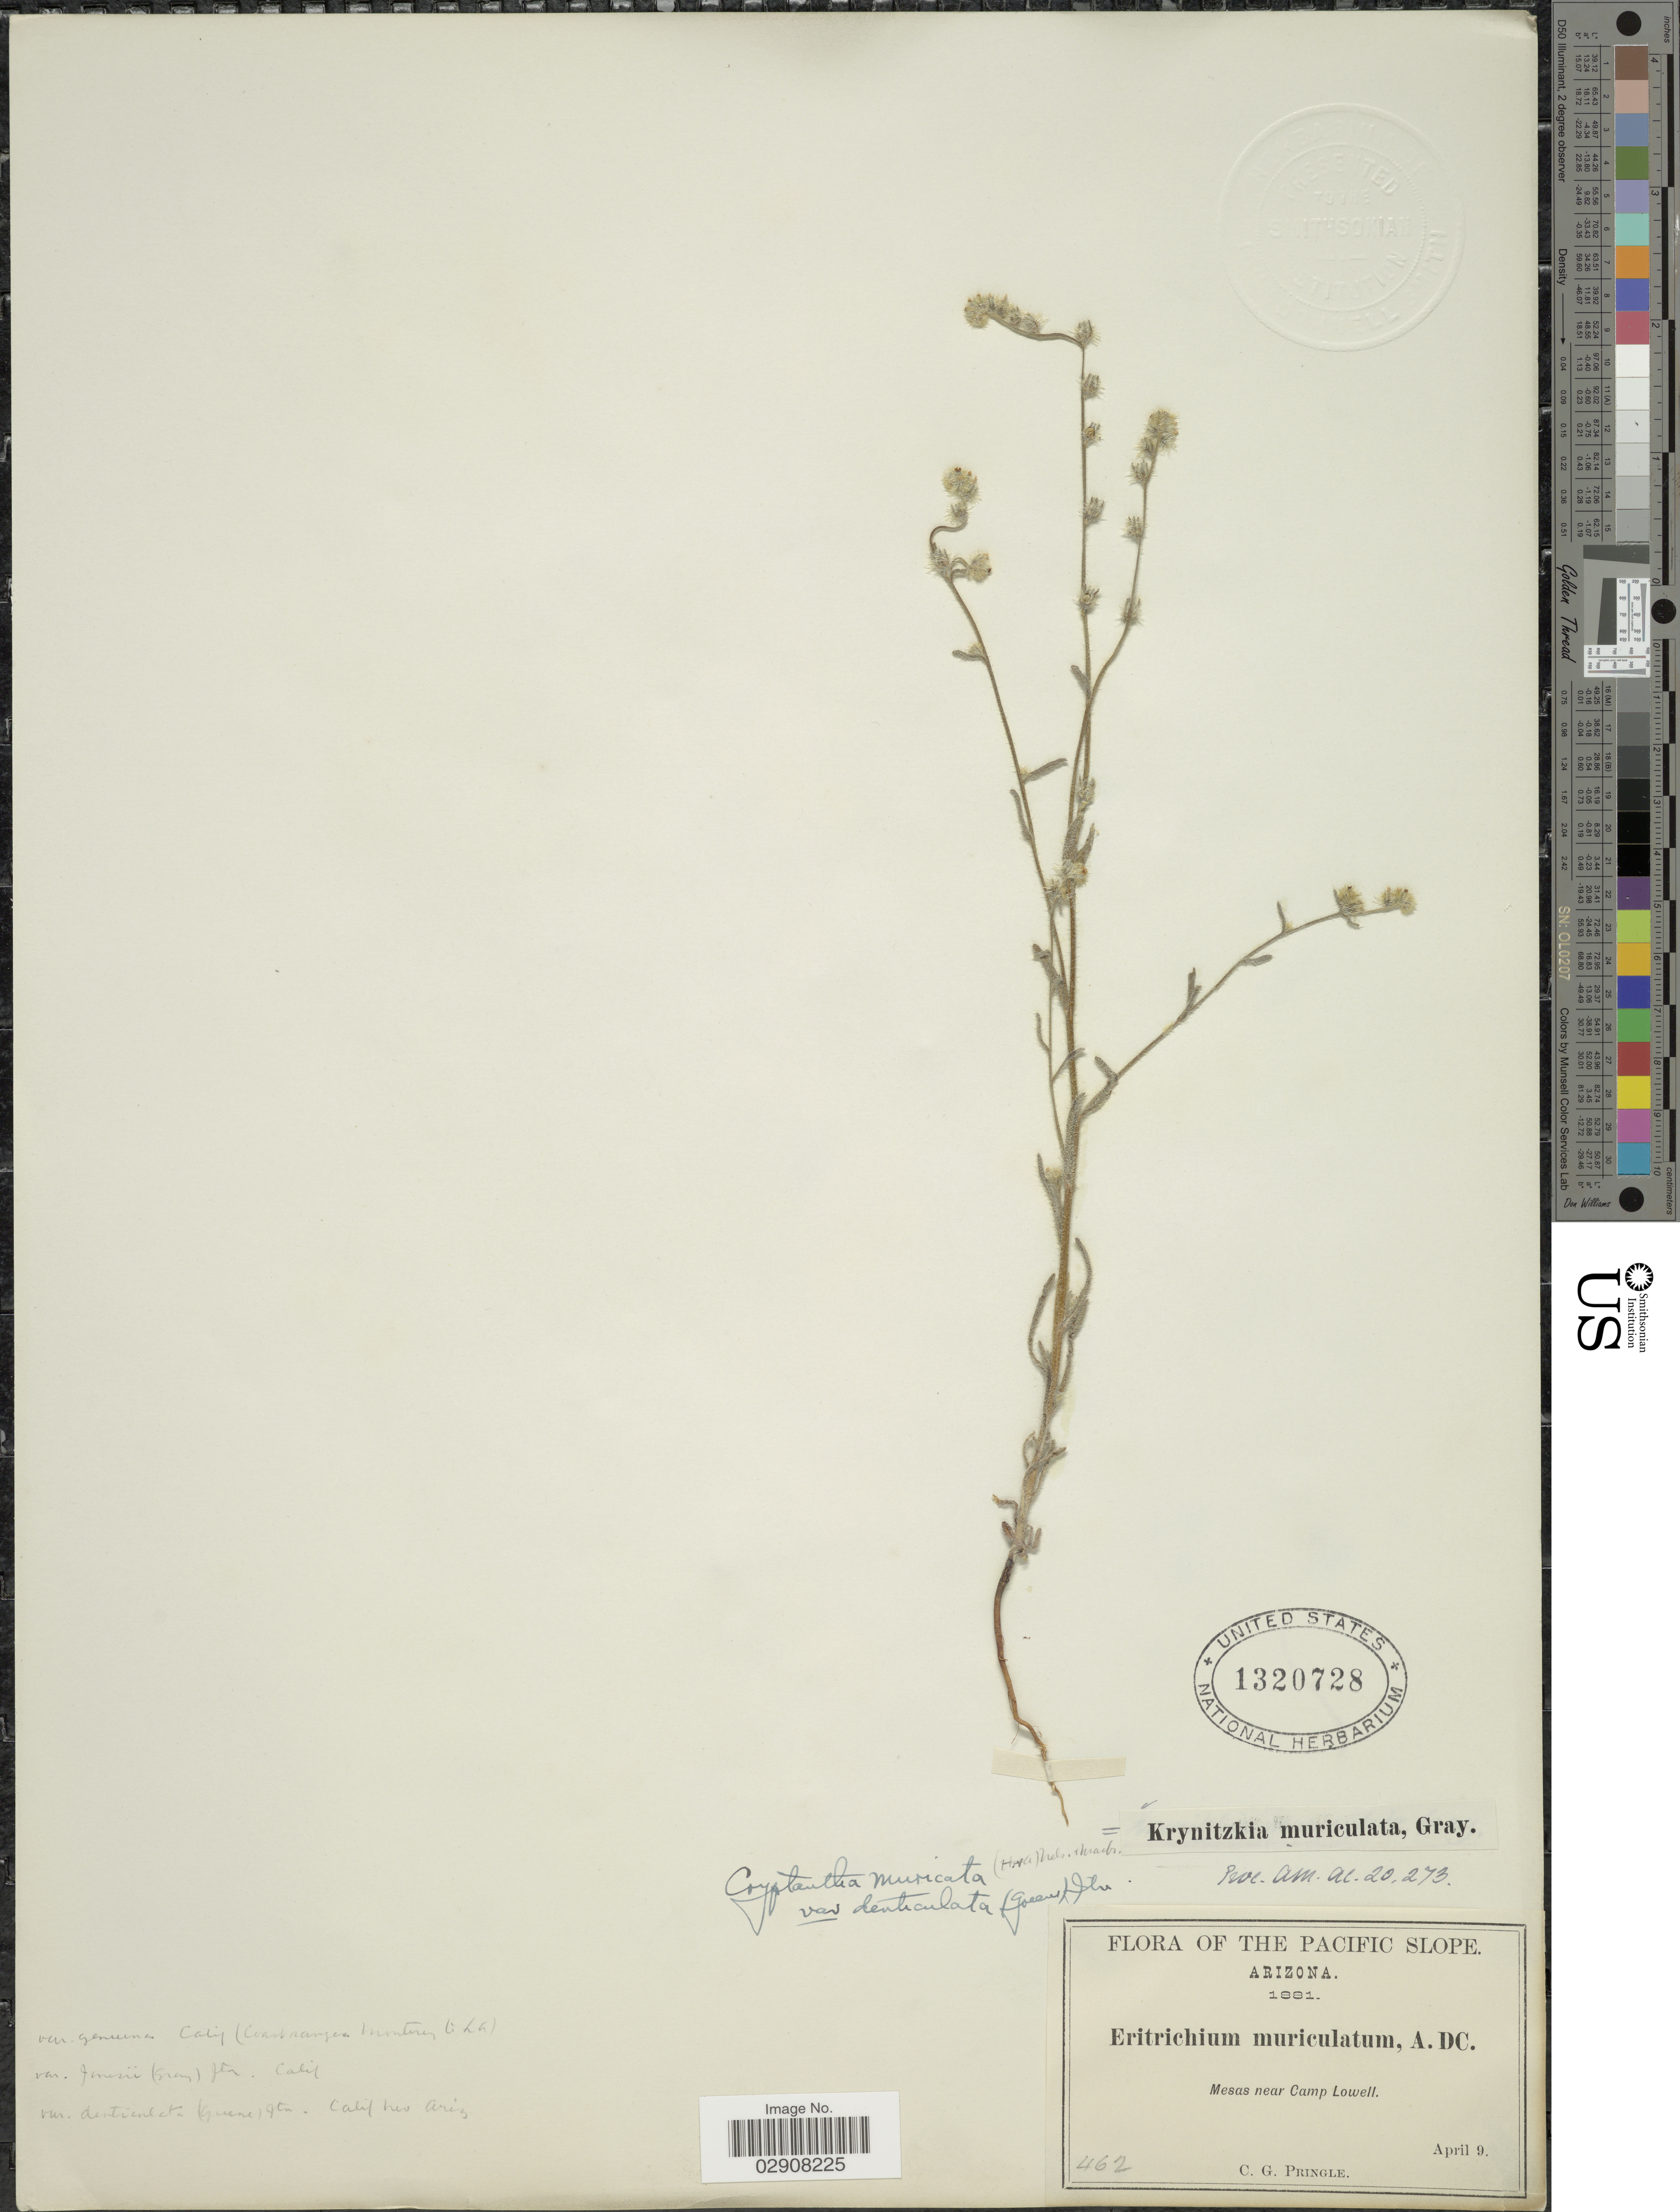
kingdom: Plantae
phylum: Tracheophyta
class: Magnoliopsida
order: Boraginales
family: Boraginaceae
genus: Cryptantha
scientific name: Cryptantha muricata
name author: (Hook. & Arn.) A. Nelson & J.F. Macbr.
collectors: C. G. Pringle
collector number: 462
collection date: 1881-04-09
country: United States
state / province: Arizona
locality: Pacific Slope. Mesas near Camp Lowell.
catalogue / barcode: US 1320728